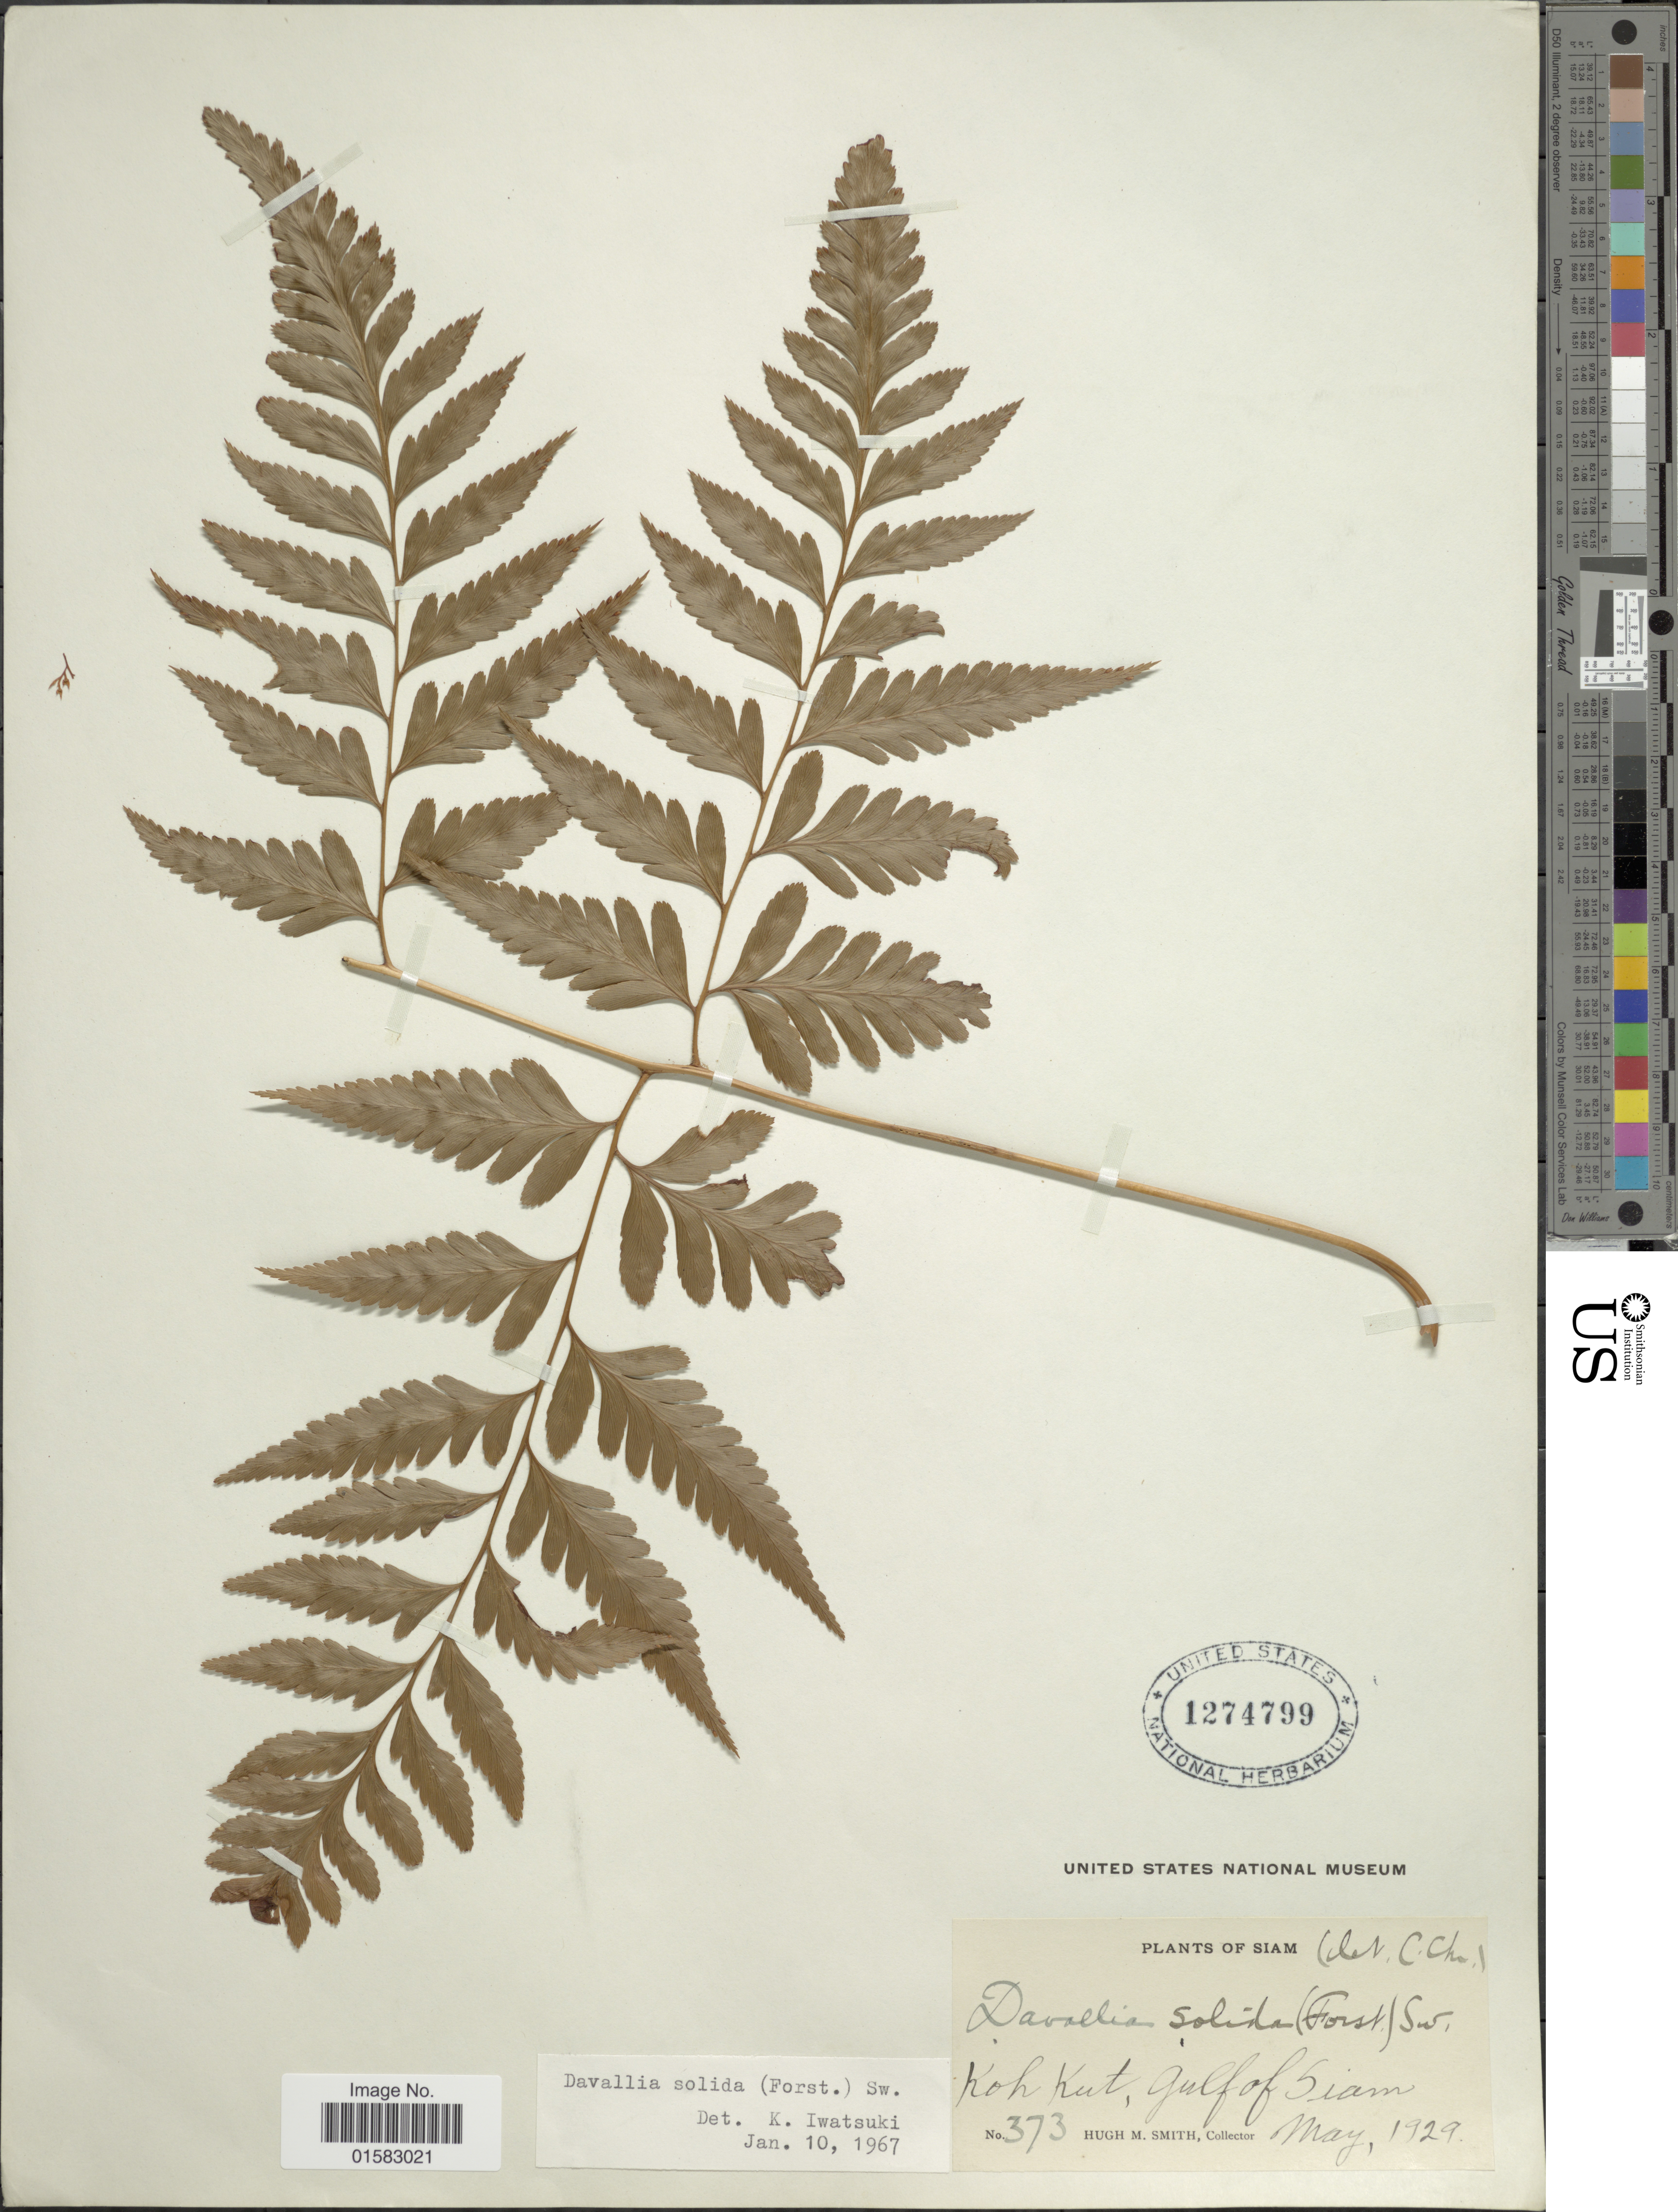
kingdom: Plantae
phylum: Tracheophyta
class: Polypodiopsida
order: Polypodiales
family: Davalliaceae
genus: Davallia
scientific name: Davallia solida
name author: (G. Forst.) Sw.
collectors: H. M. Smith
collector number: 373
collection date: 1929-05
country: Thailand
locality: Koh Kut, Gulf of Siam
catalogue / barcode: US 1274799